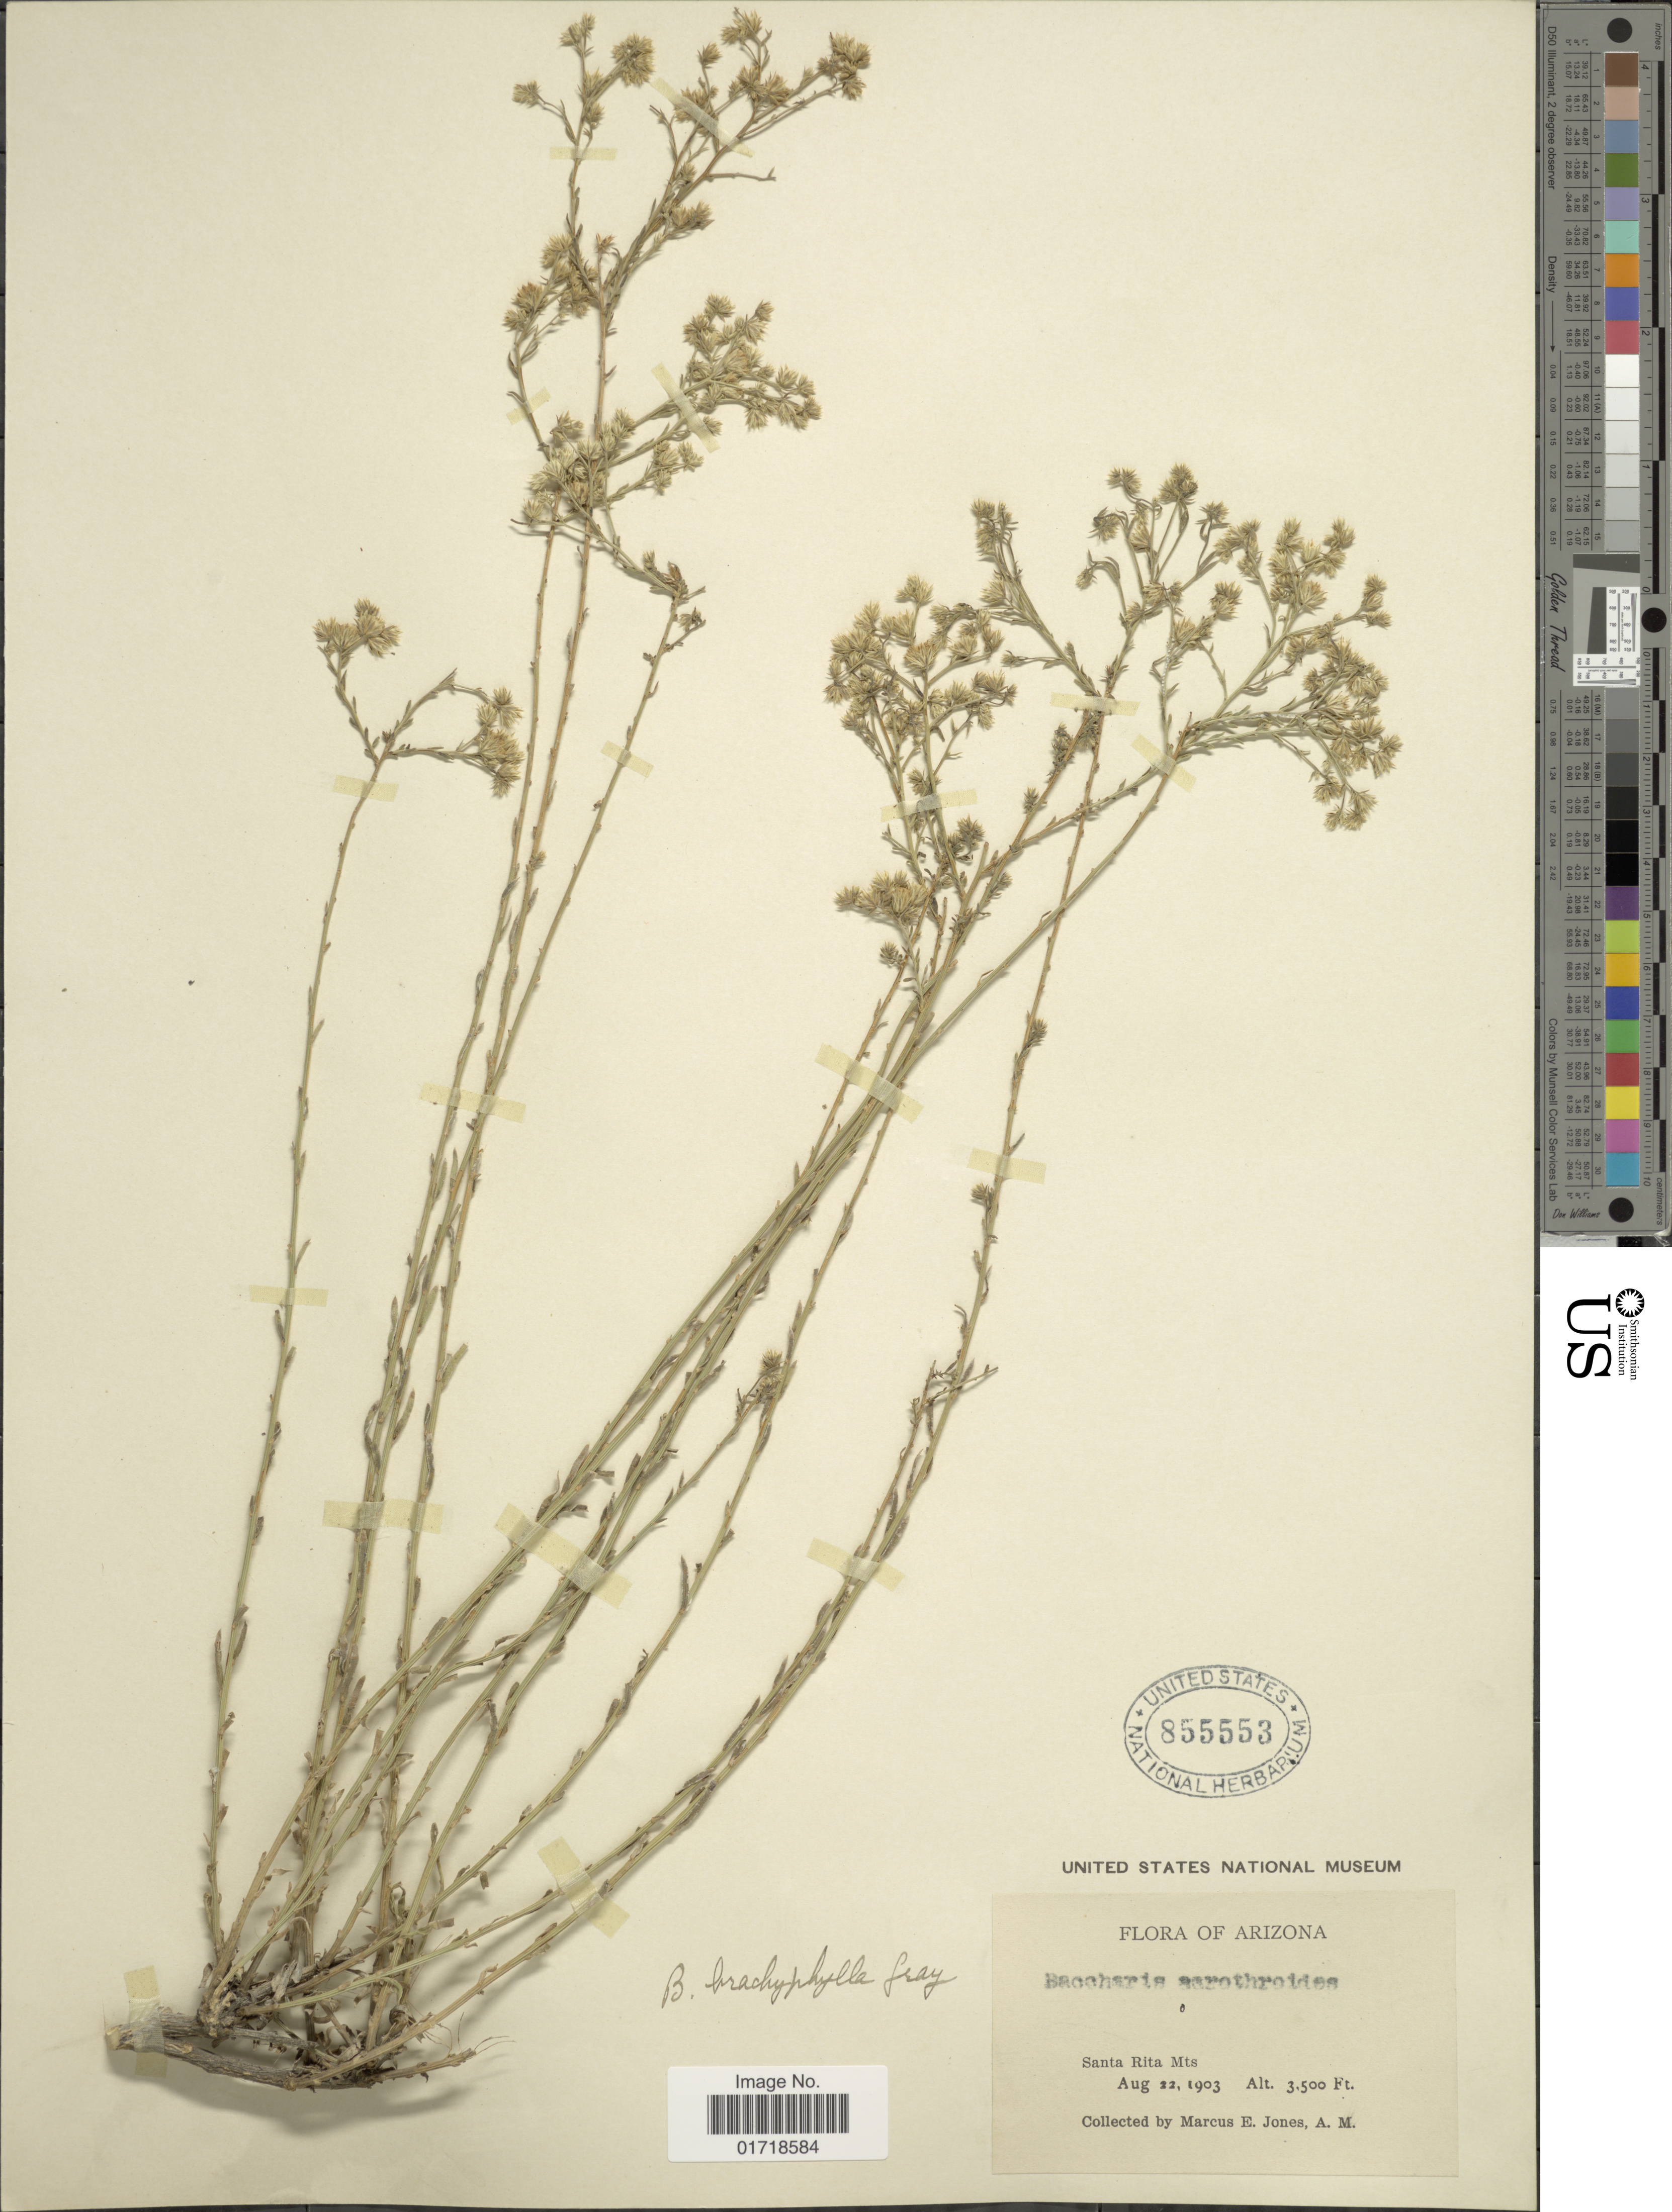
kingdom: Plantae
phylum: Tracheophyta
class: Magnoliopsida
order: Asterales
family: Asteraceae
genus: Baccharis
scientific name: Baccharis brachyphylla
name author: A. Gray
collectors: M. E. Jones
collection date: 1903-08-22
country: United States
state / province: Arizona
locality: Sanrta Rita mts.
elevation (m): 1067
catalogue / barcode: US 855553